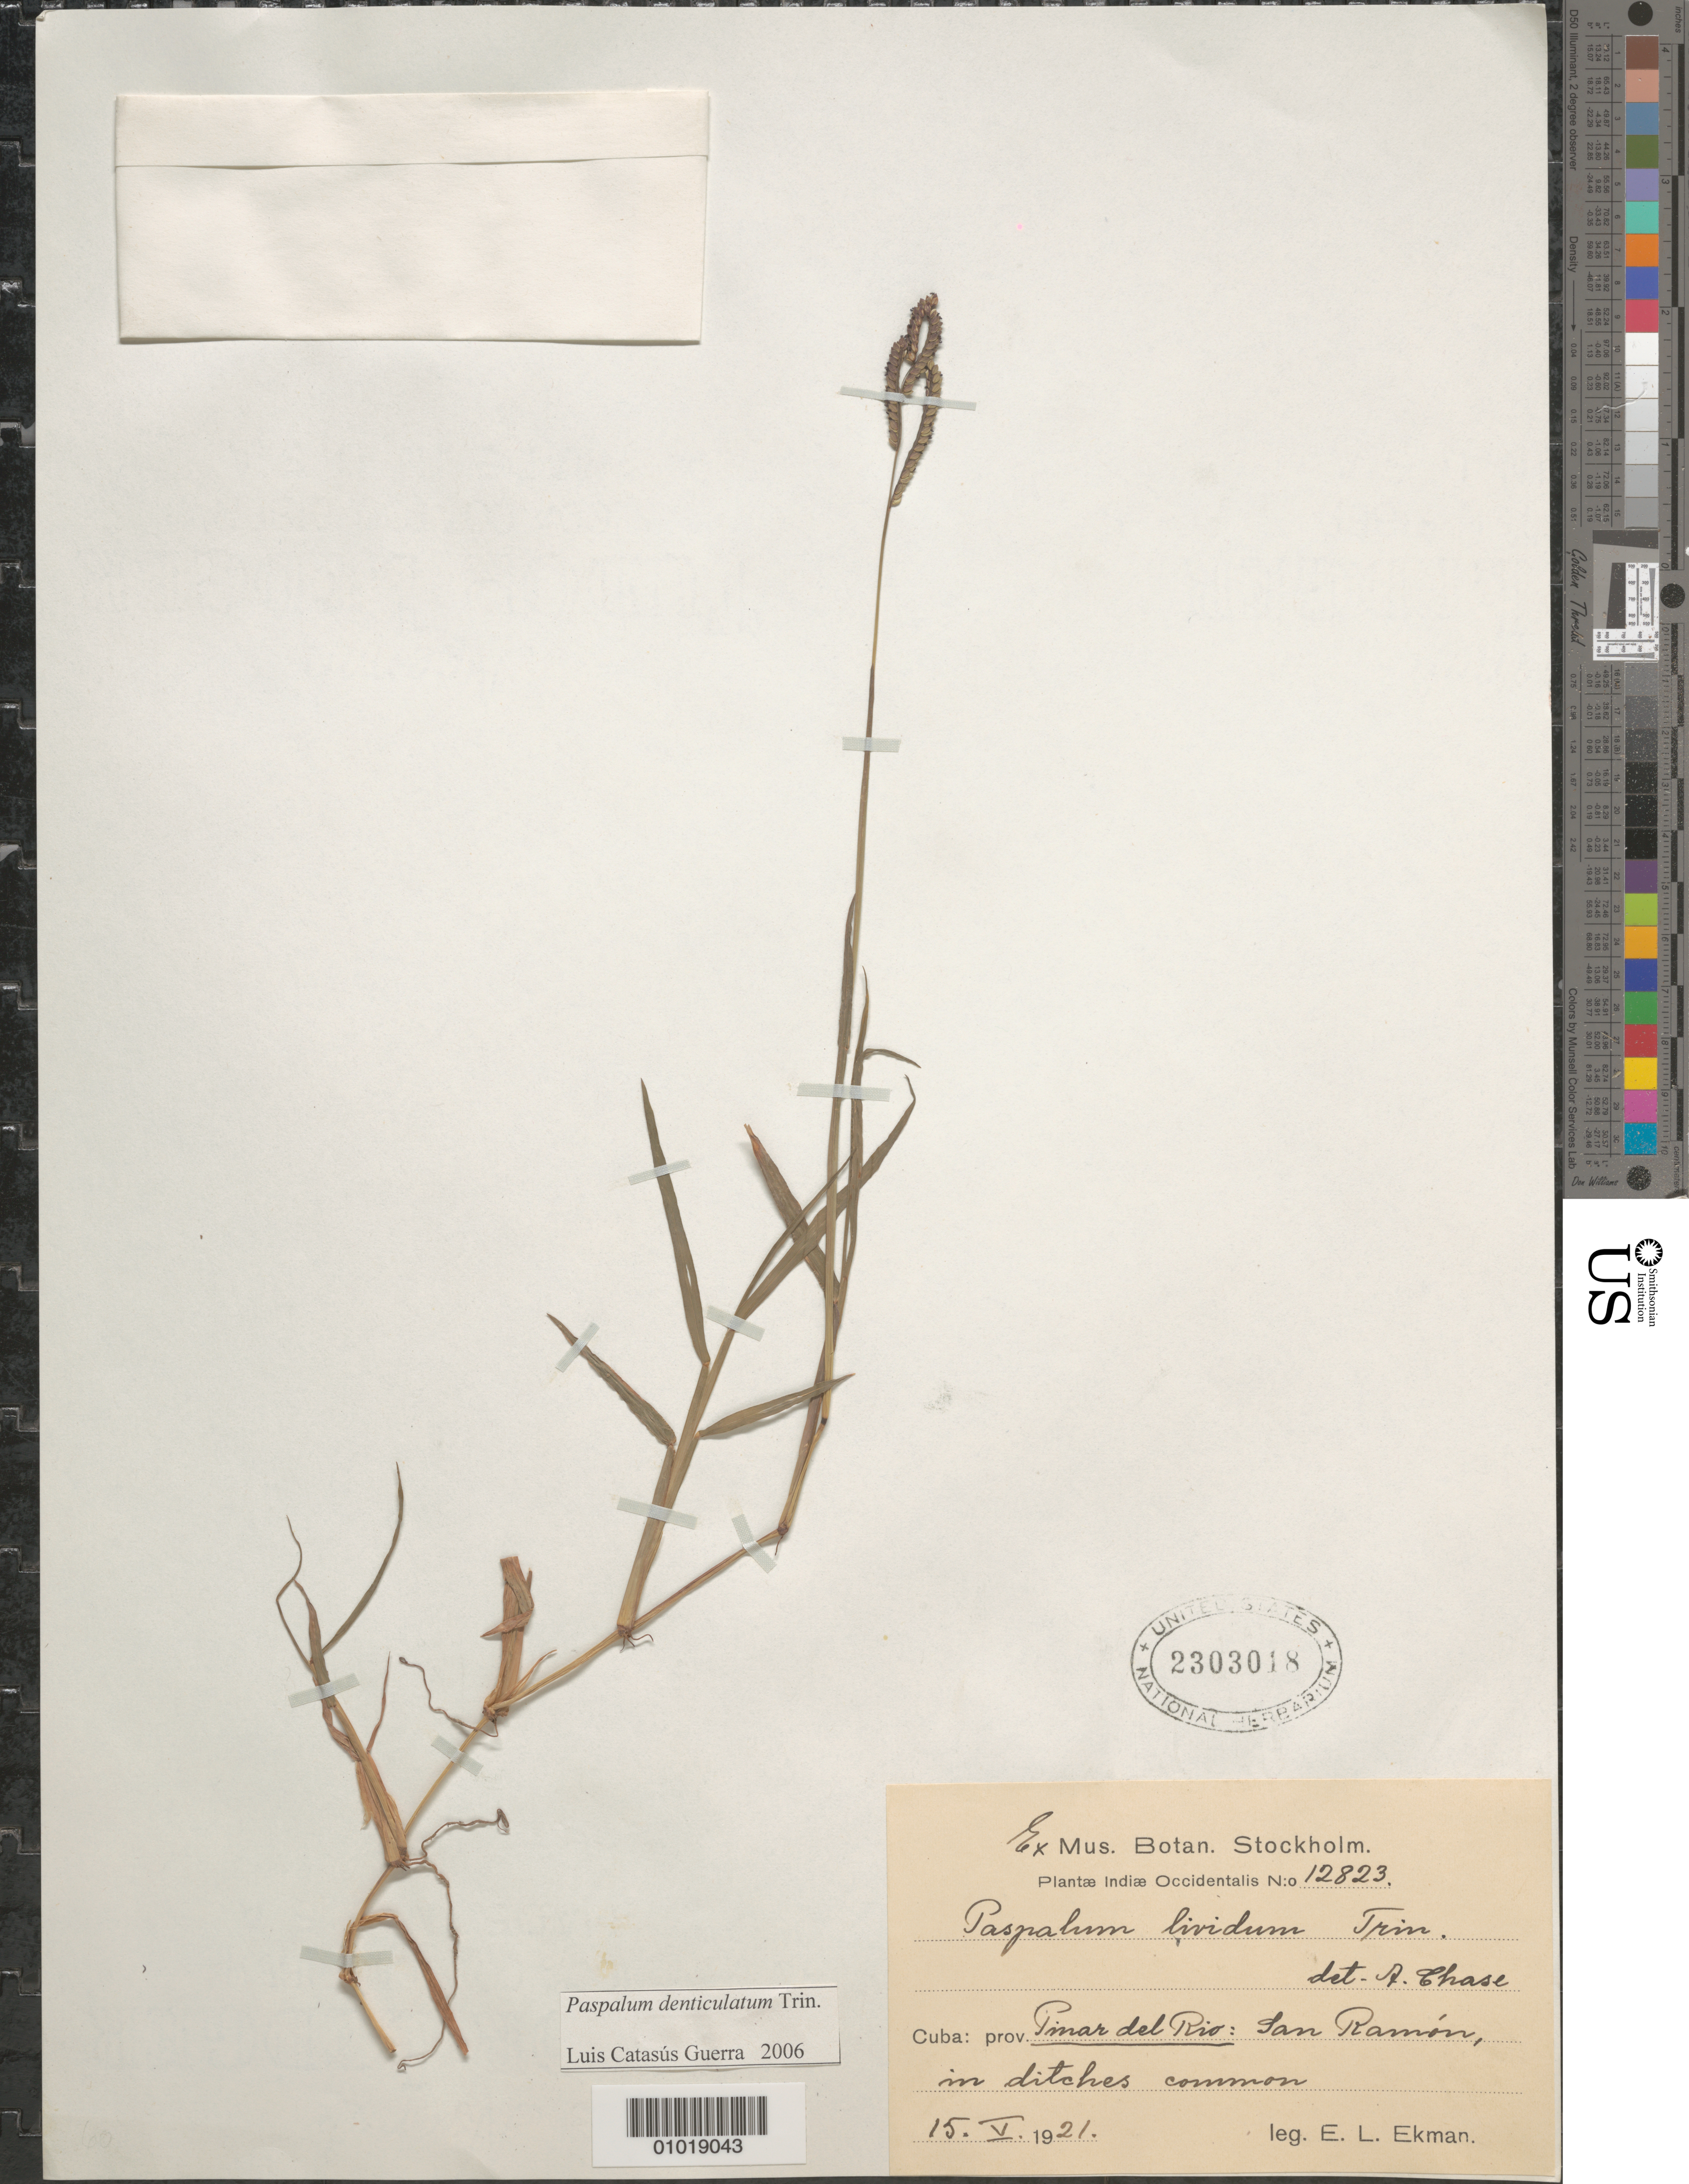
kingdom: Plantae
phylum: Tracheophyta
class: Liliopsida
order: Poales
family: Poaceae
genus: Paspalum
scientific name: Paspalum denticulatum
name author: Trin.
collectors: E. L. Ekman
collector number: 12823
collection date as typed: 15 May 1921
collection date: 1921-05-15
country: Cuba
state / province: Pinar del Rio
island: Cuba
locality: San Ramon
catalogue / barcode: US 2303018